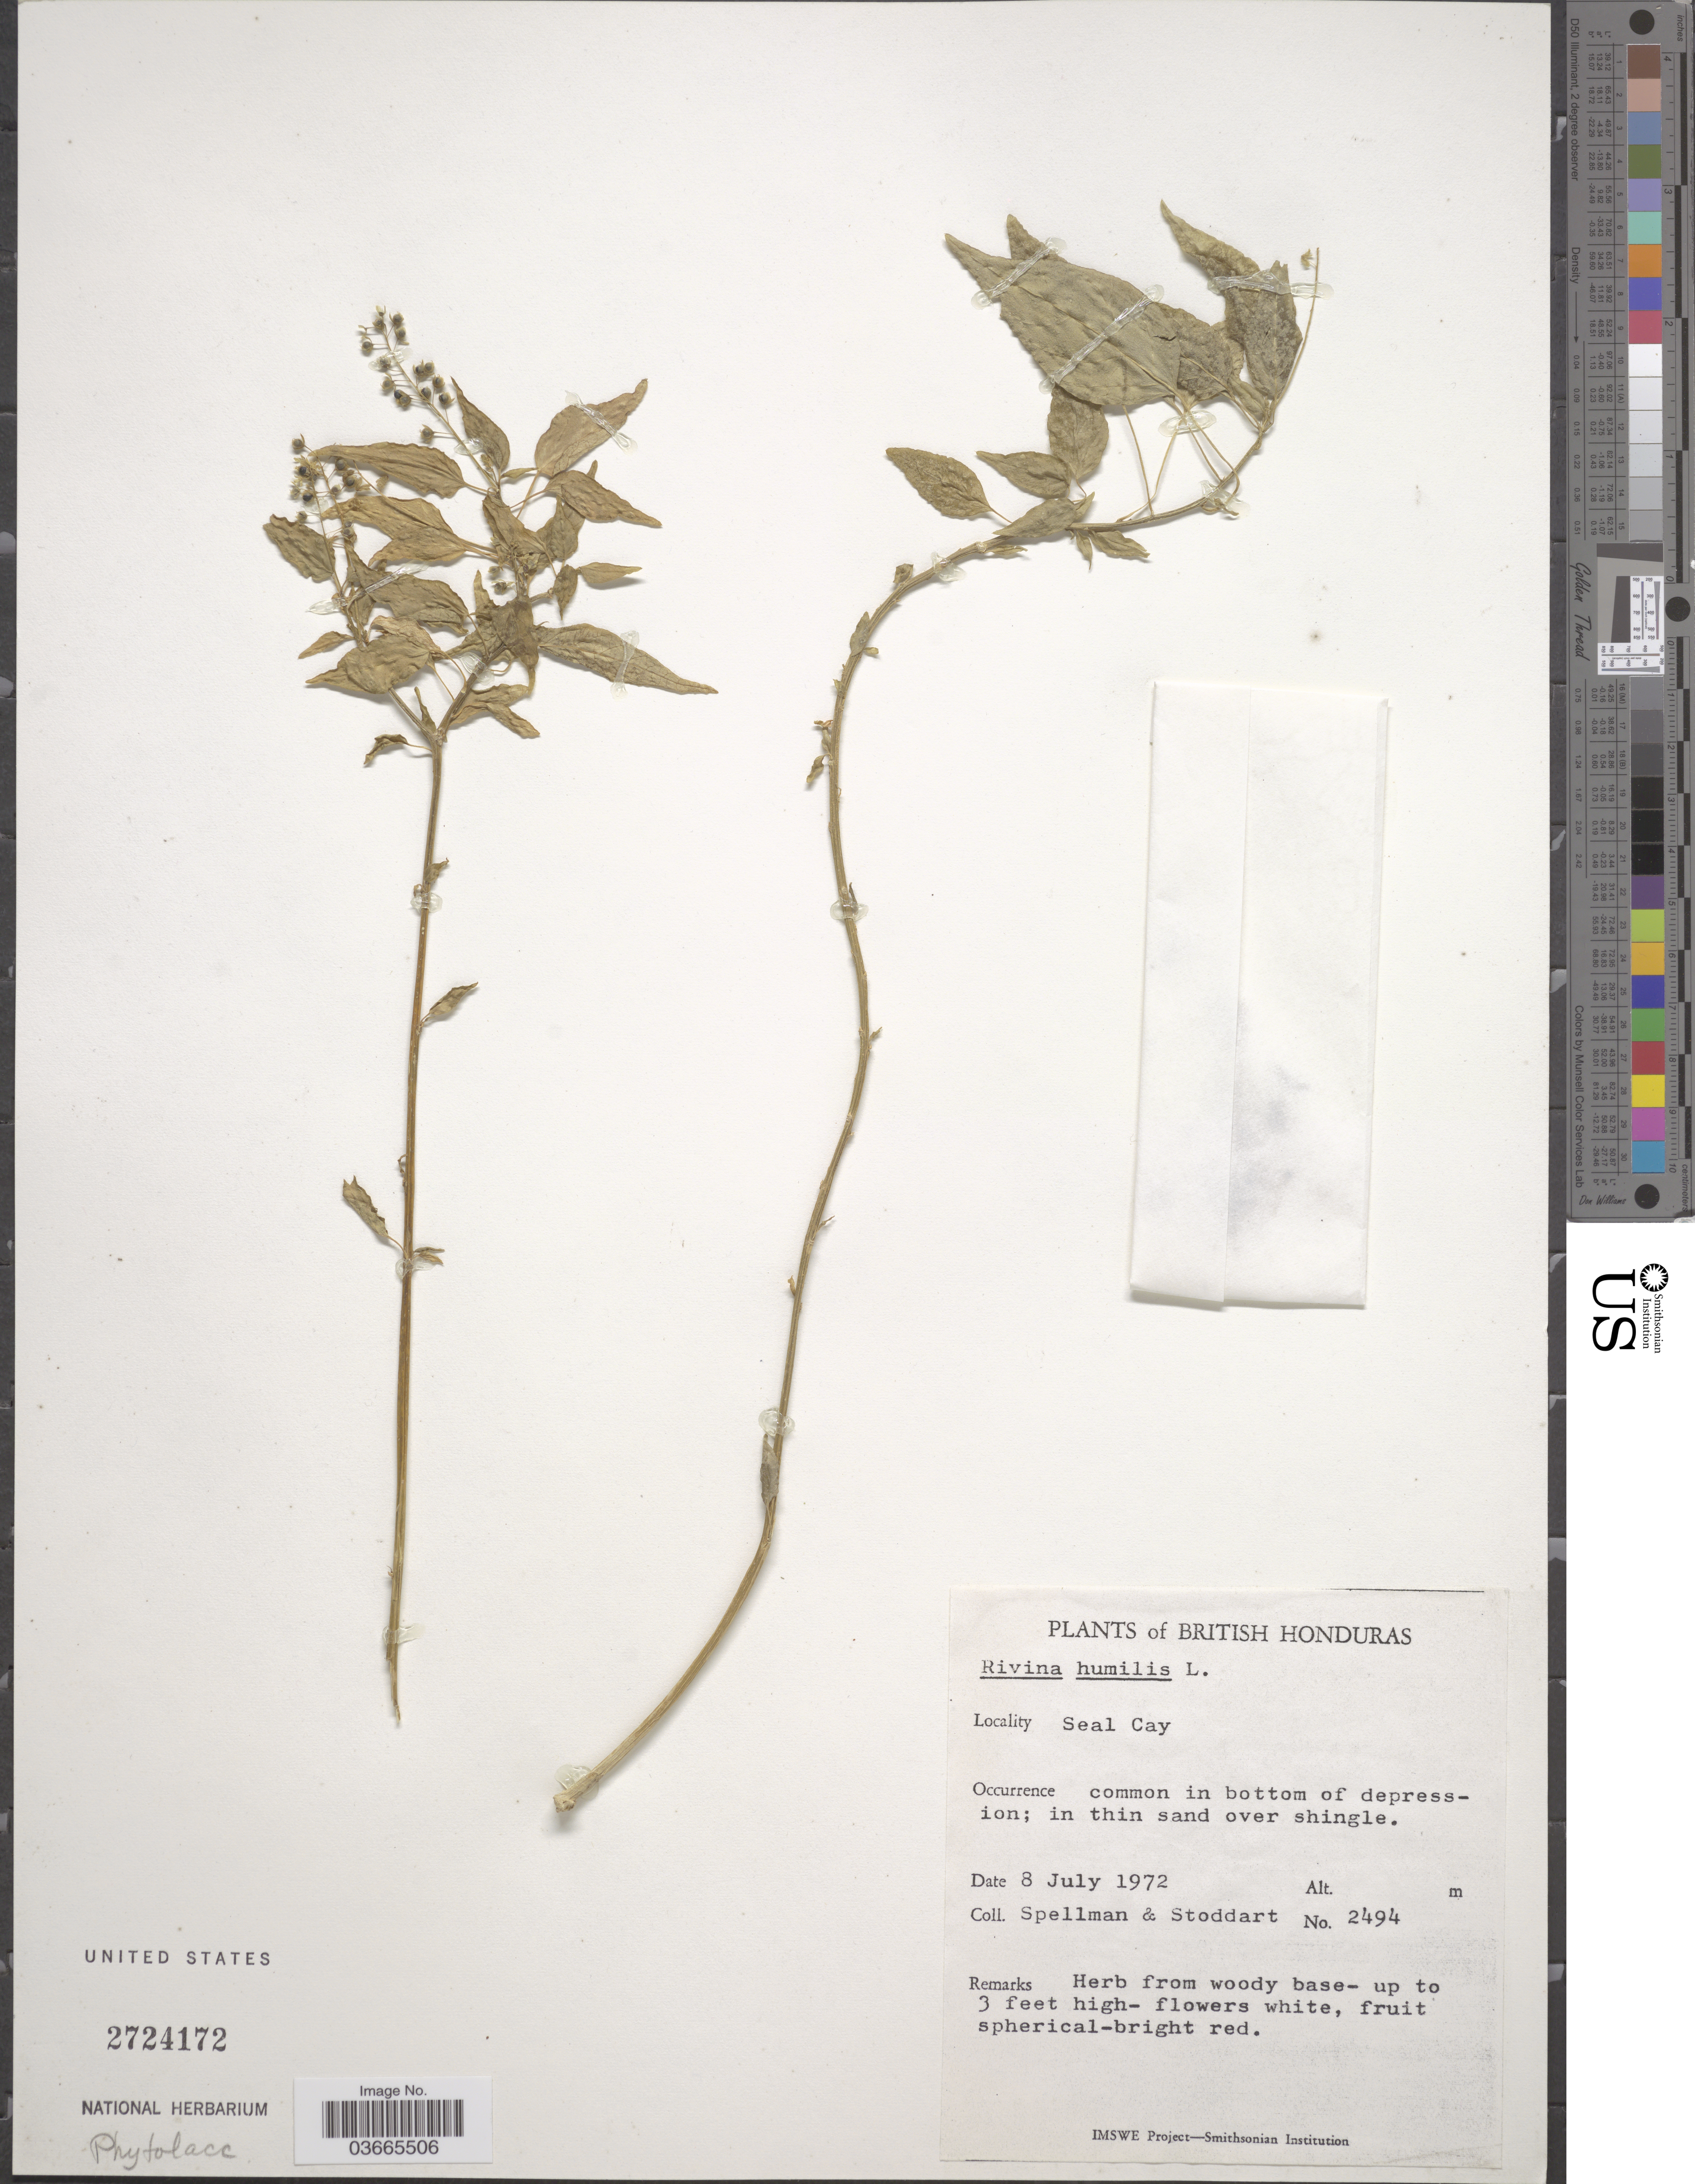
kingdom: Plantae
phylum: Tracheophyta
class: Magnoliopsida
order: Caryophyllales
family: Phytolaccaceae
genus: Rivina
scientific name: Rivina humilis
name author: L.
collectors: Spellman, -- & -. Stoddart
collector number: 2494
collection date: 1972-07-08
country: Belize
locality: British Honduras. Seal Cay.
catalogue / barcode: US 2724172